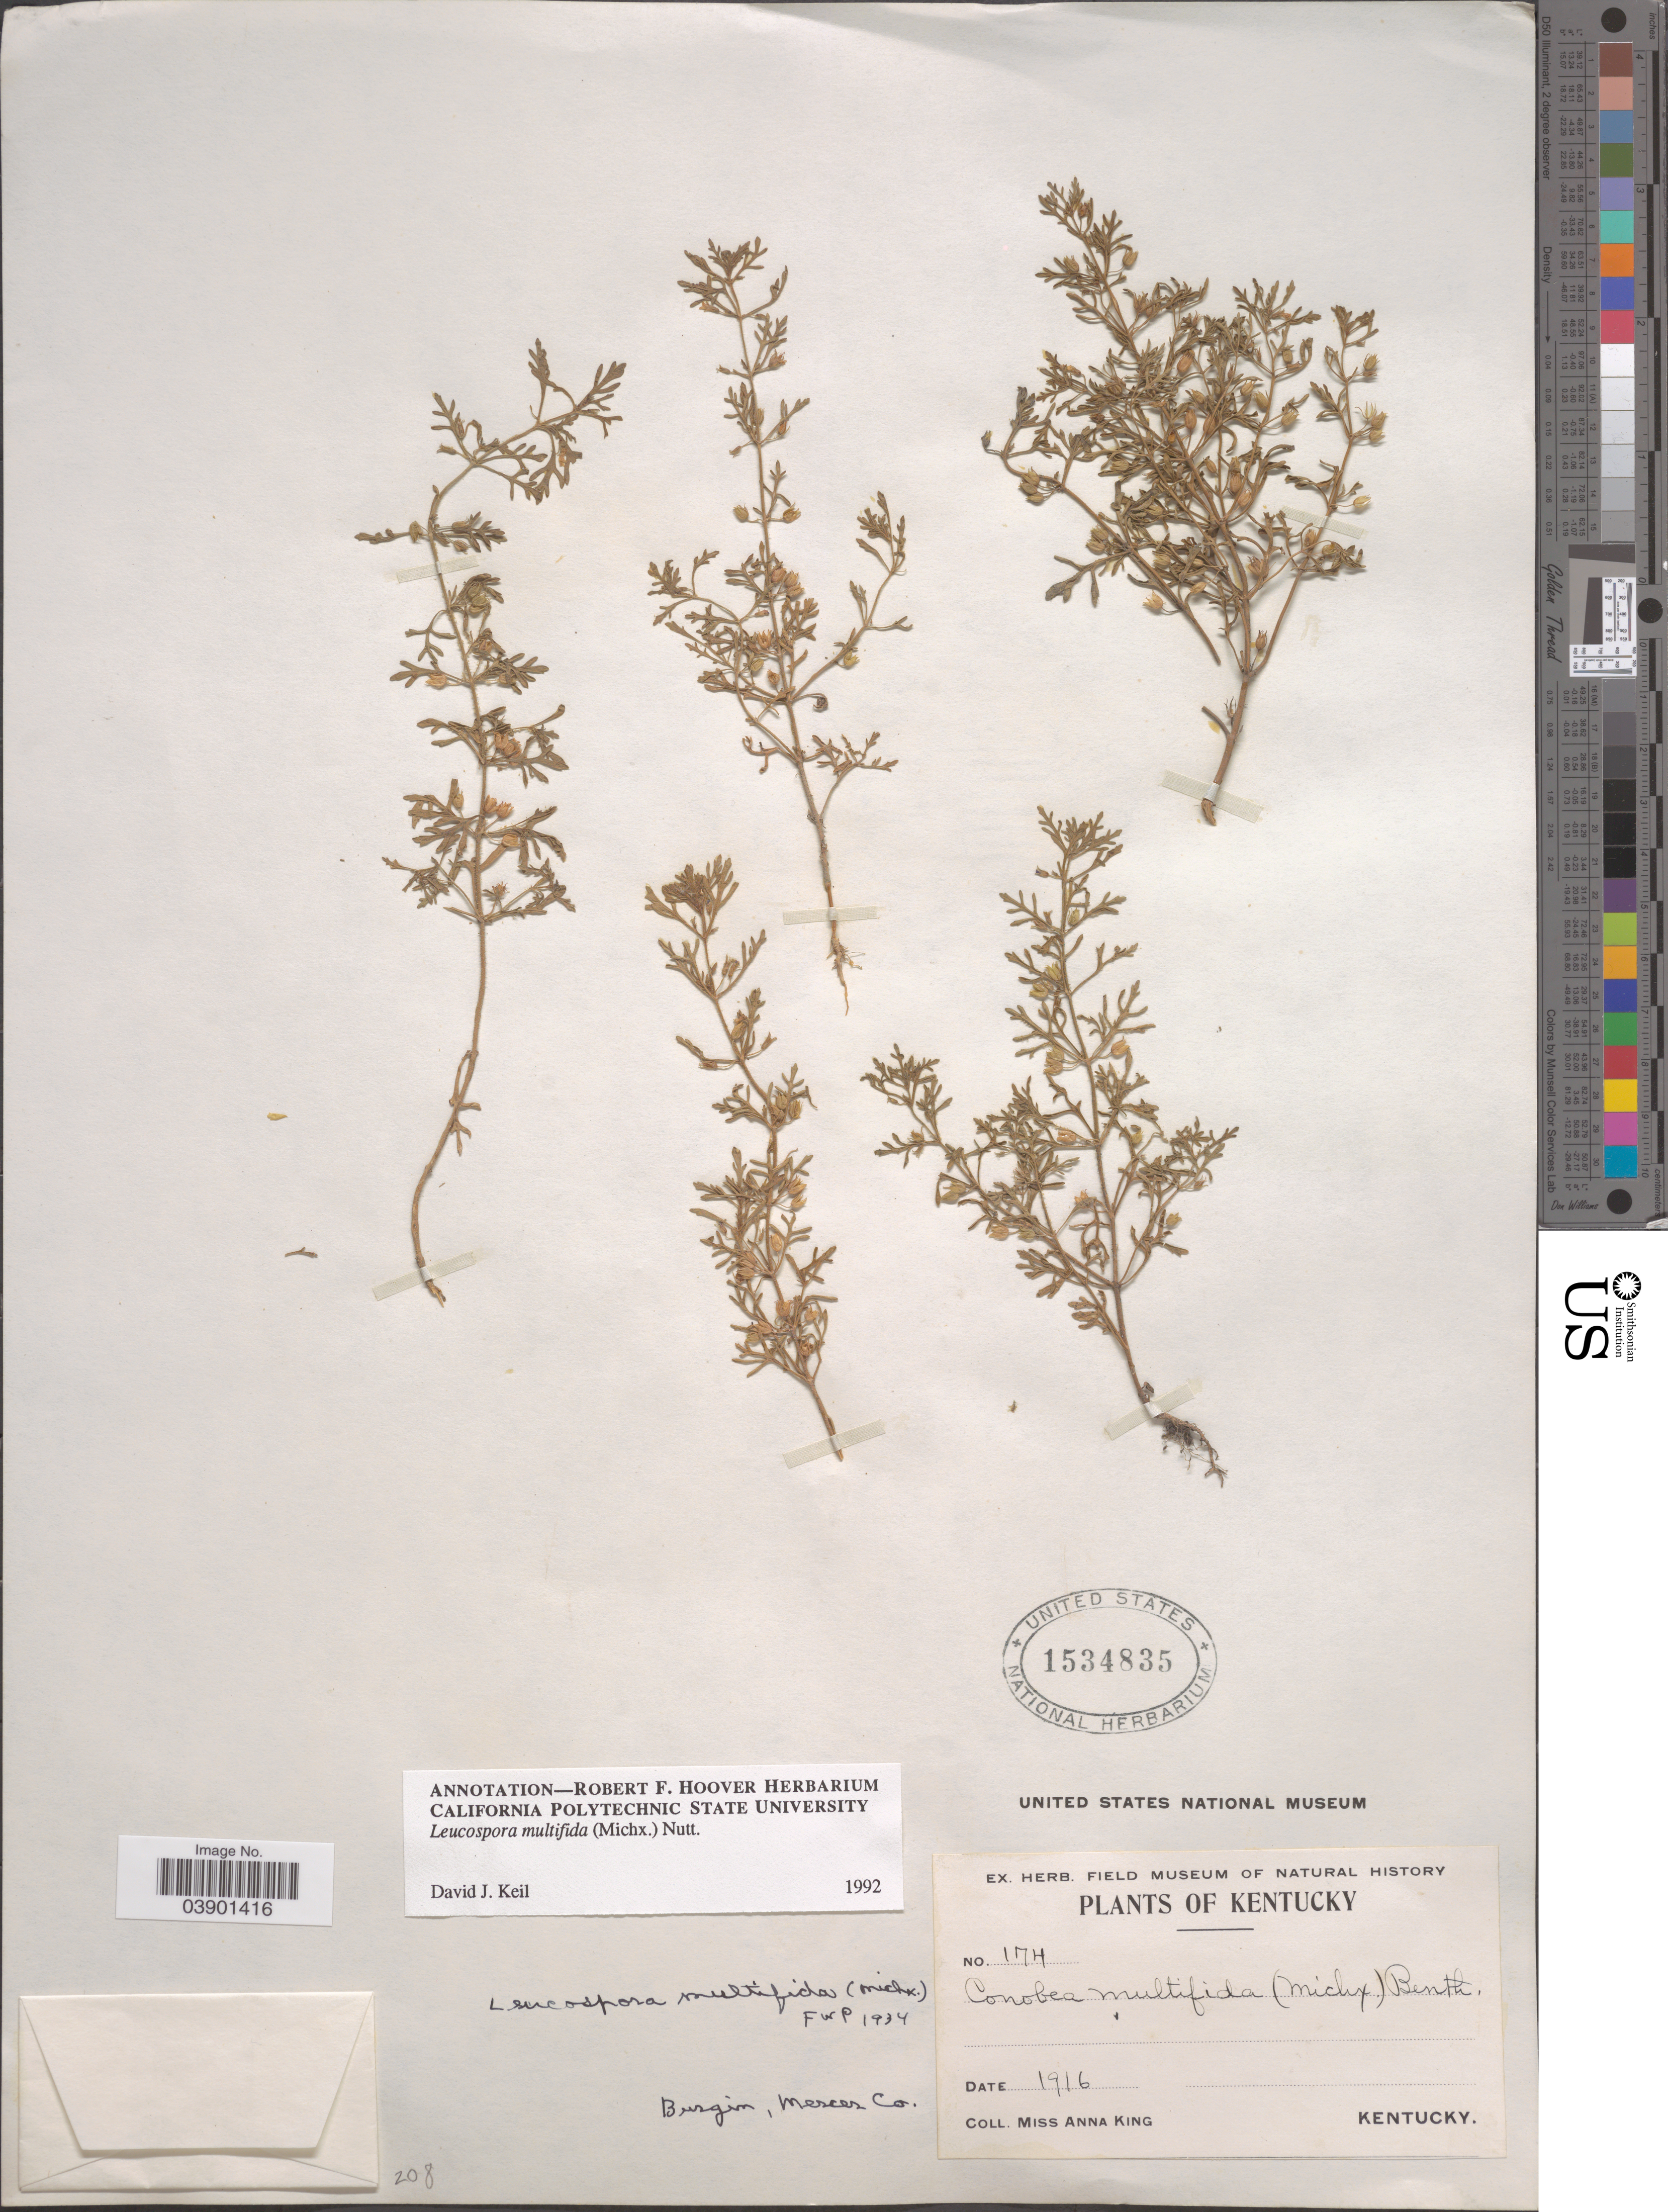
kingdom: Plantae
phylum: Tracheophyta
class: Magnoliopsida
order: Lamiales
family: Plantaginaceae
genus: Leucospora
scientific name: Leucospora multifida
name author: (Michx.) Nutt.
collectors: A. King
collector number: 174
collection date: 1916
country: United States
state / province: Kentucky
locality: Burgin, Mesces Co.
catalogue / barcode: US 1534835